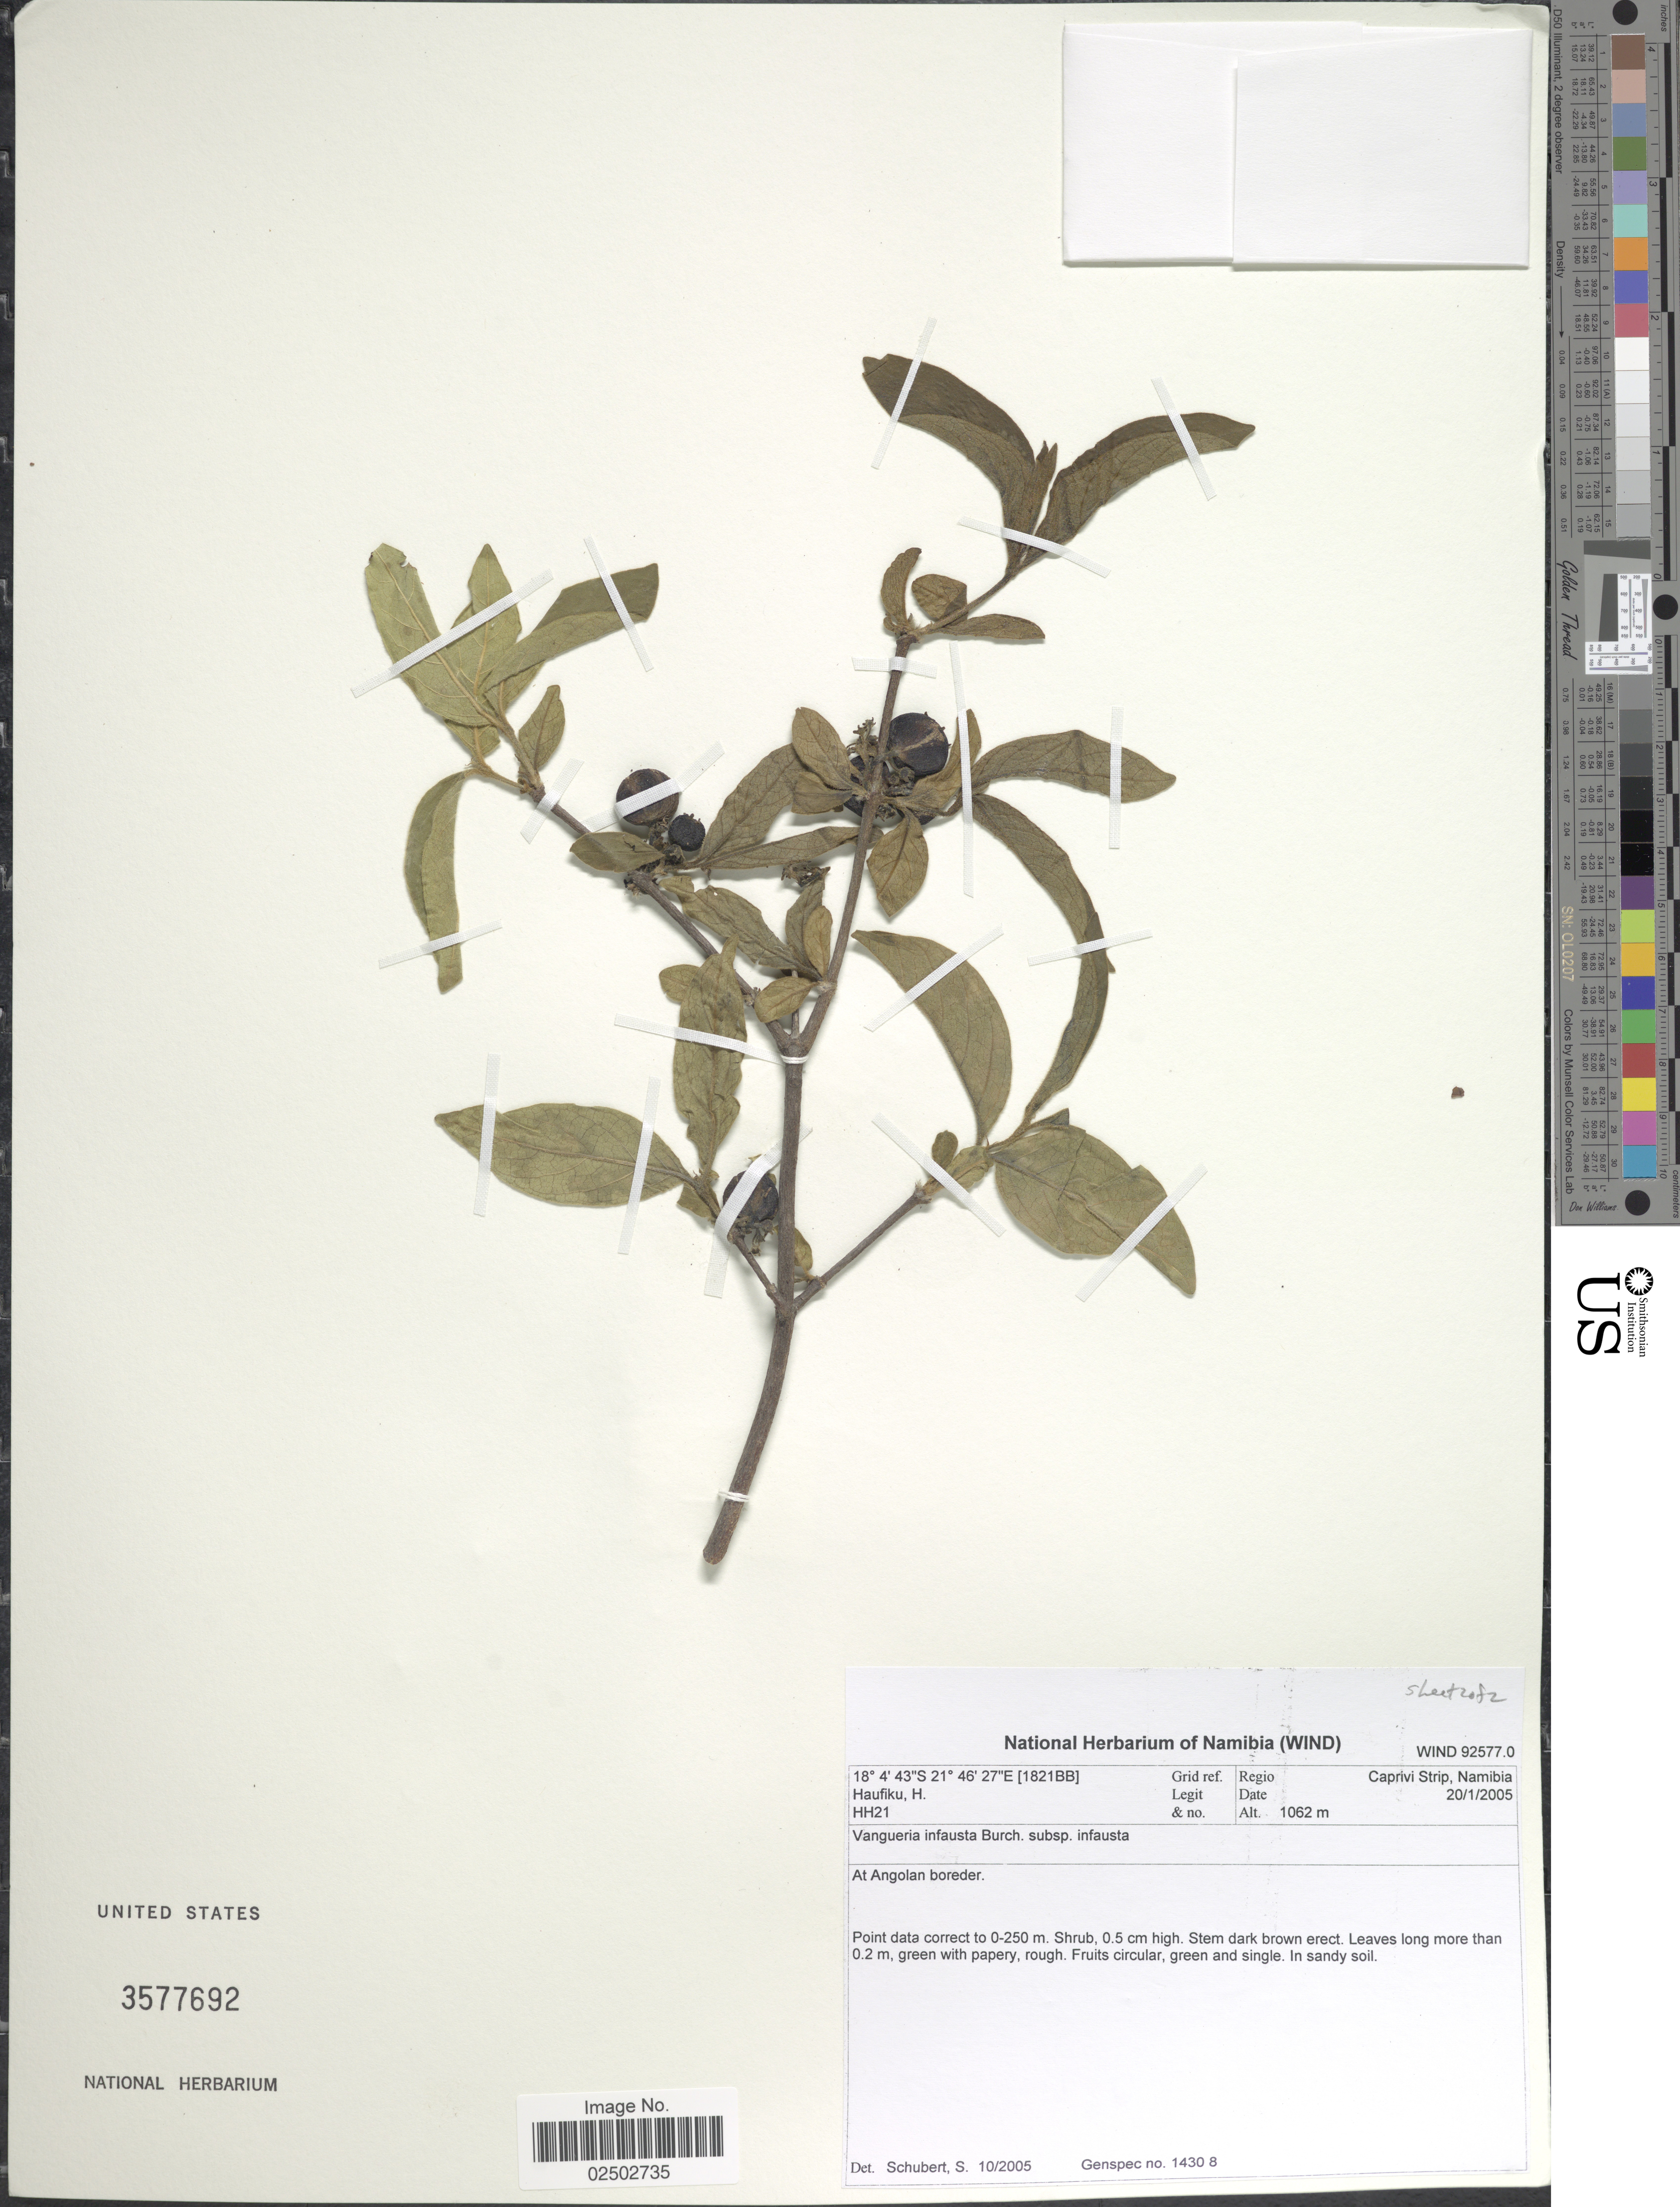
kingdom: Plantae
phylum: Tracheophyta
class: Magnoliopsida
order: Gentianales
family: Rubiaceae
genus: Vangueria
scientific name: Vangueria infausta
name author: D.G. Burch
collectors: H. Haufiku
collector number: HH21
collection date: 2005-01-20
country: Namibia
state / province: Caprivi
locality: At Angolan boredor [1821BB]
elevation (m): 1062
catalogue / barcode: US 3577692